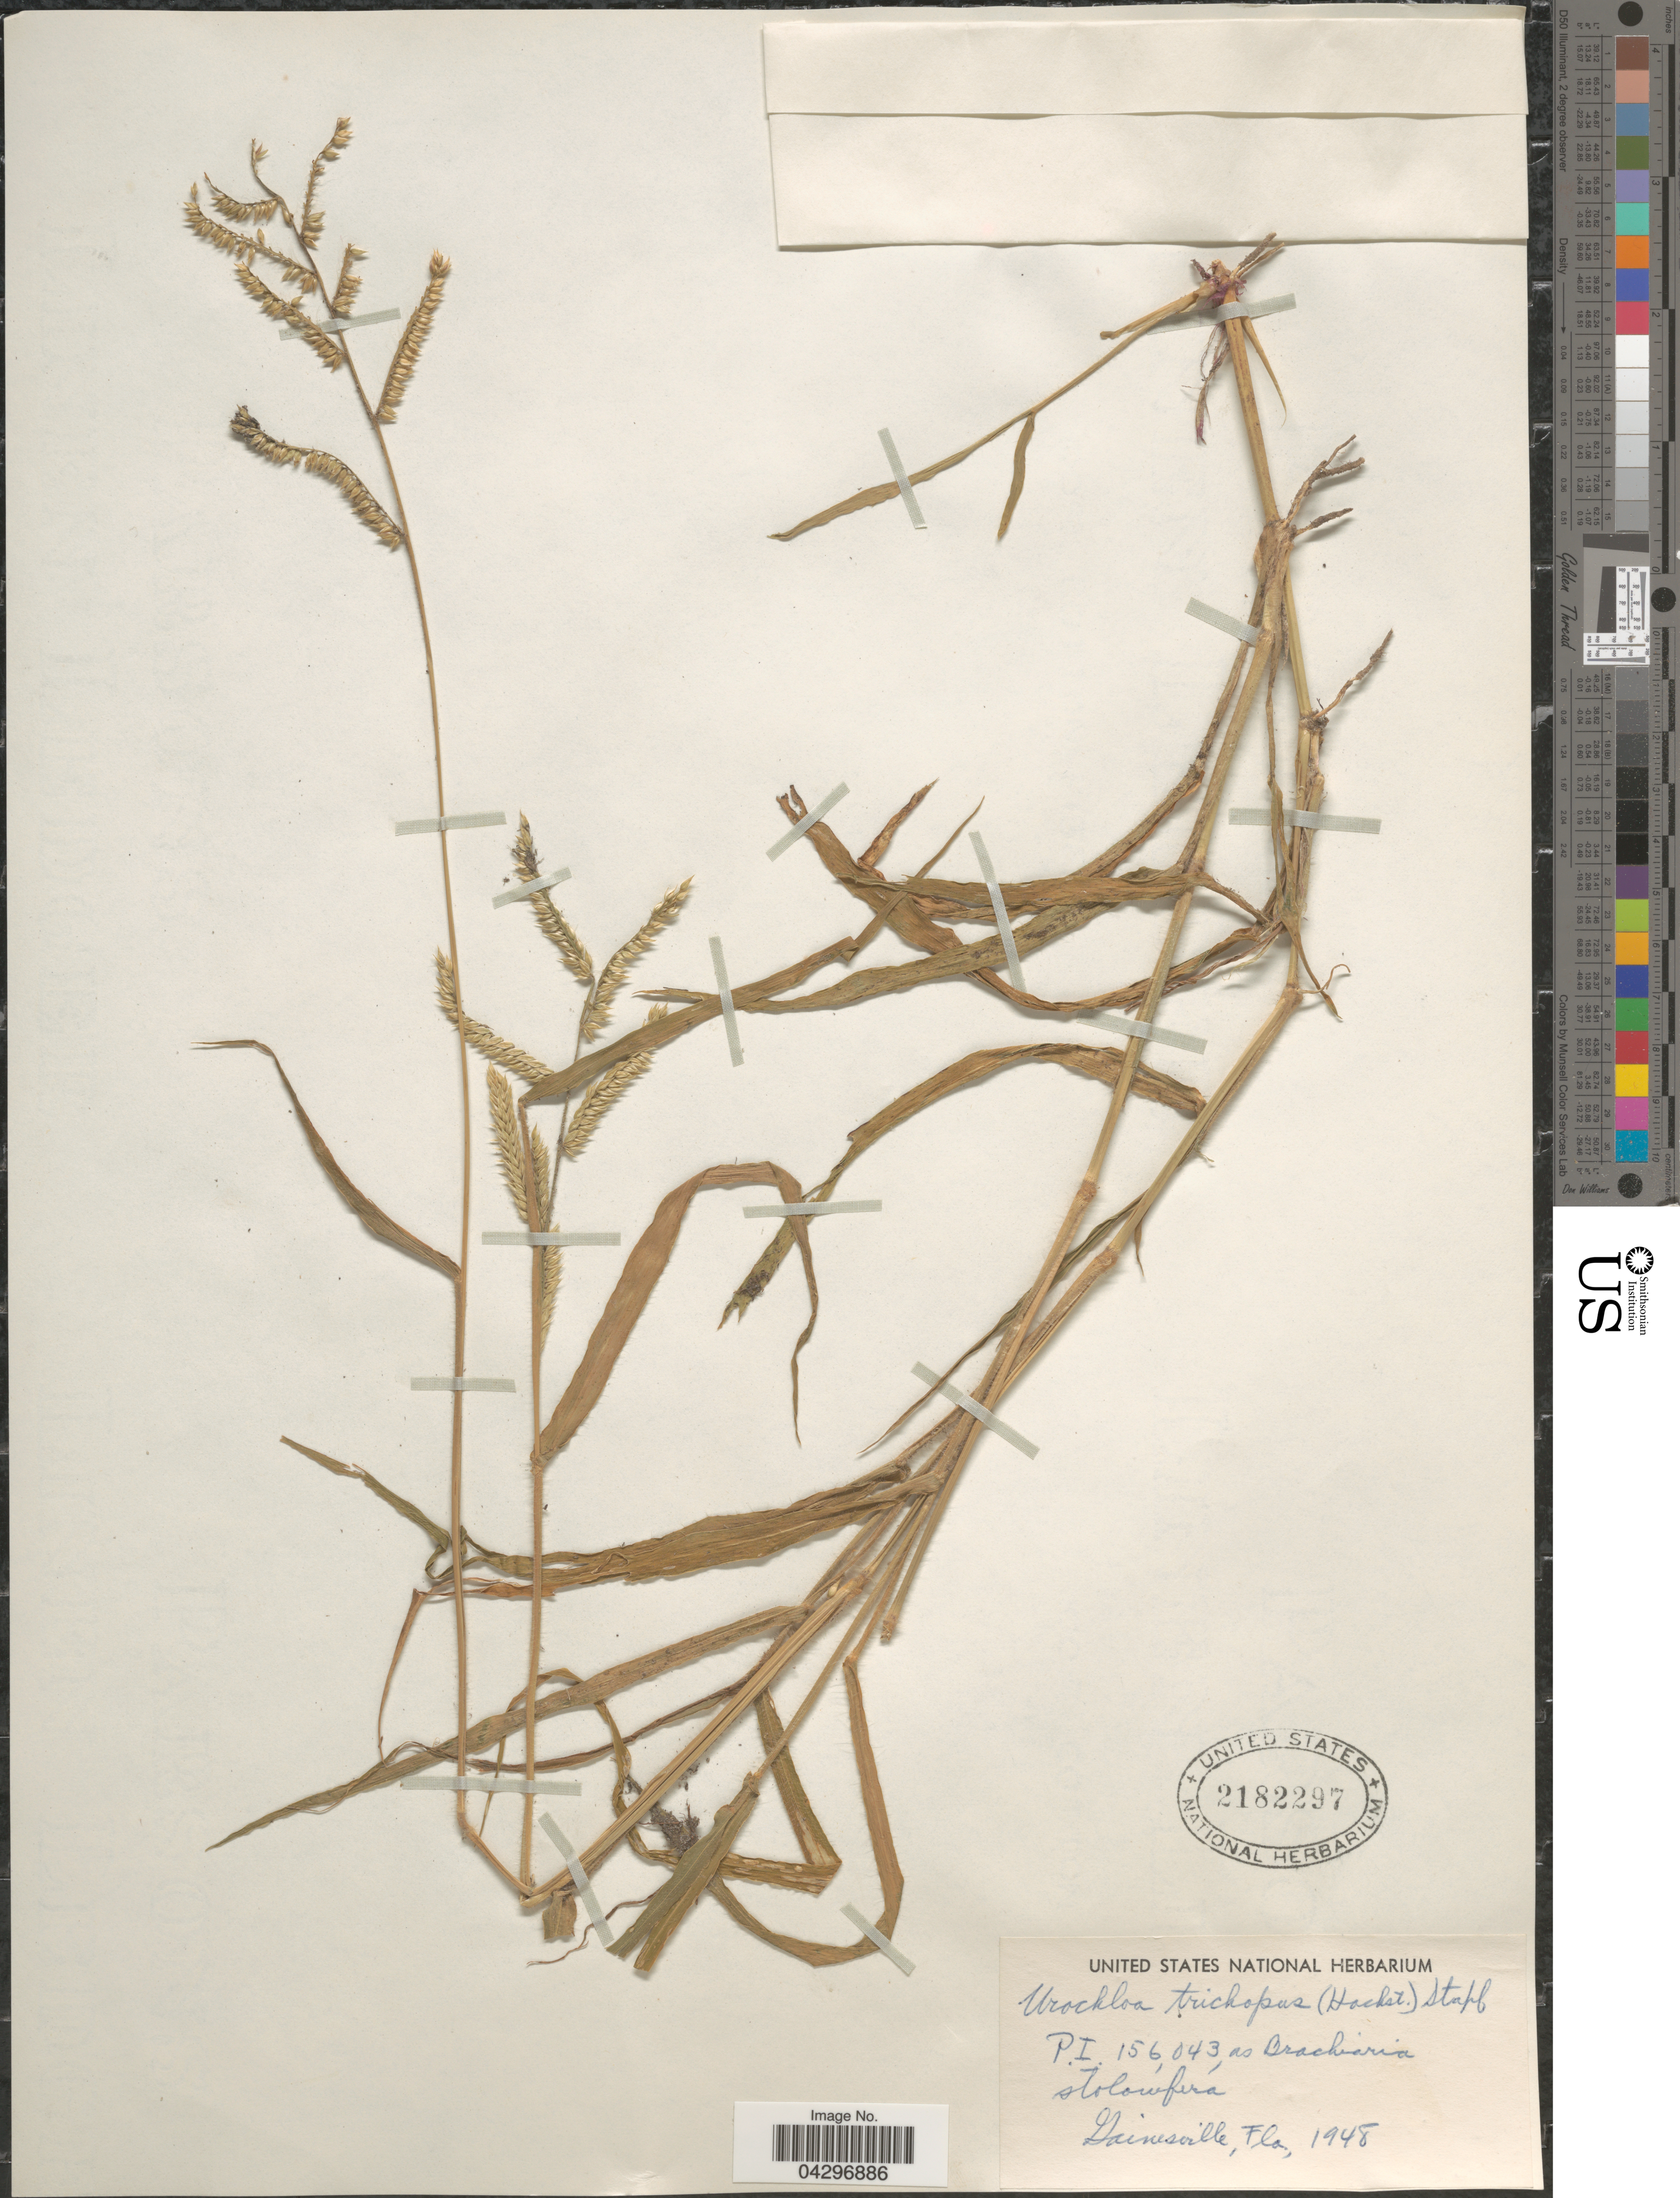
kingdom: Plantae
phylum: Tracheophyta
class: Liliopsida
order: Poales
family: Poaceae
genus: Urochloa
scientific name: Urochloa trichopus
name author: (Hochst.) Stapf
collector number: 156043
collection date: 1948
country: United States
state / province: Florida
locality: Gainesville.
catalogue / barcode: US 2182297